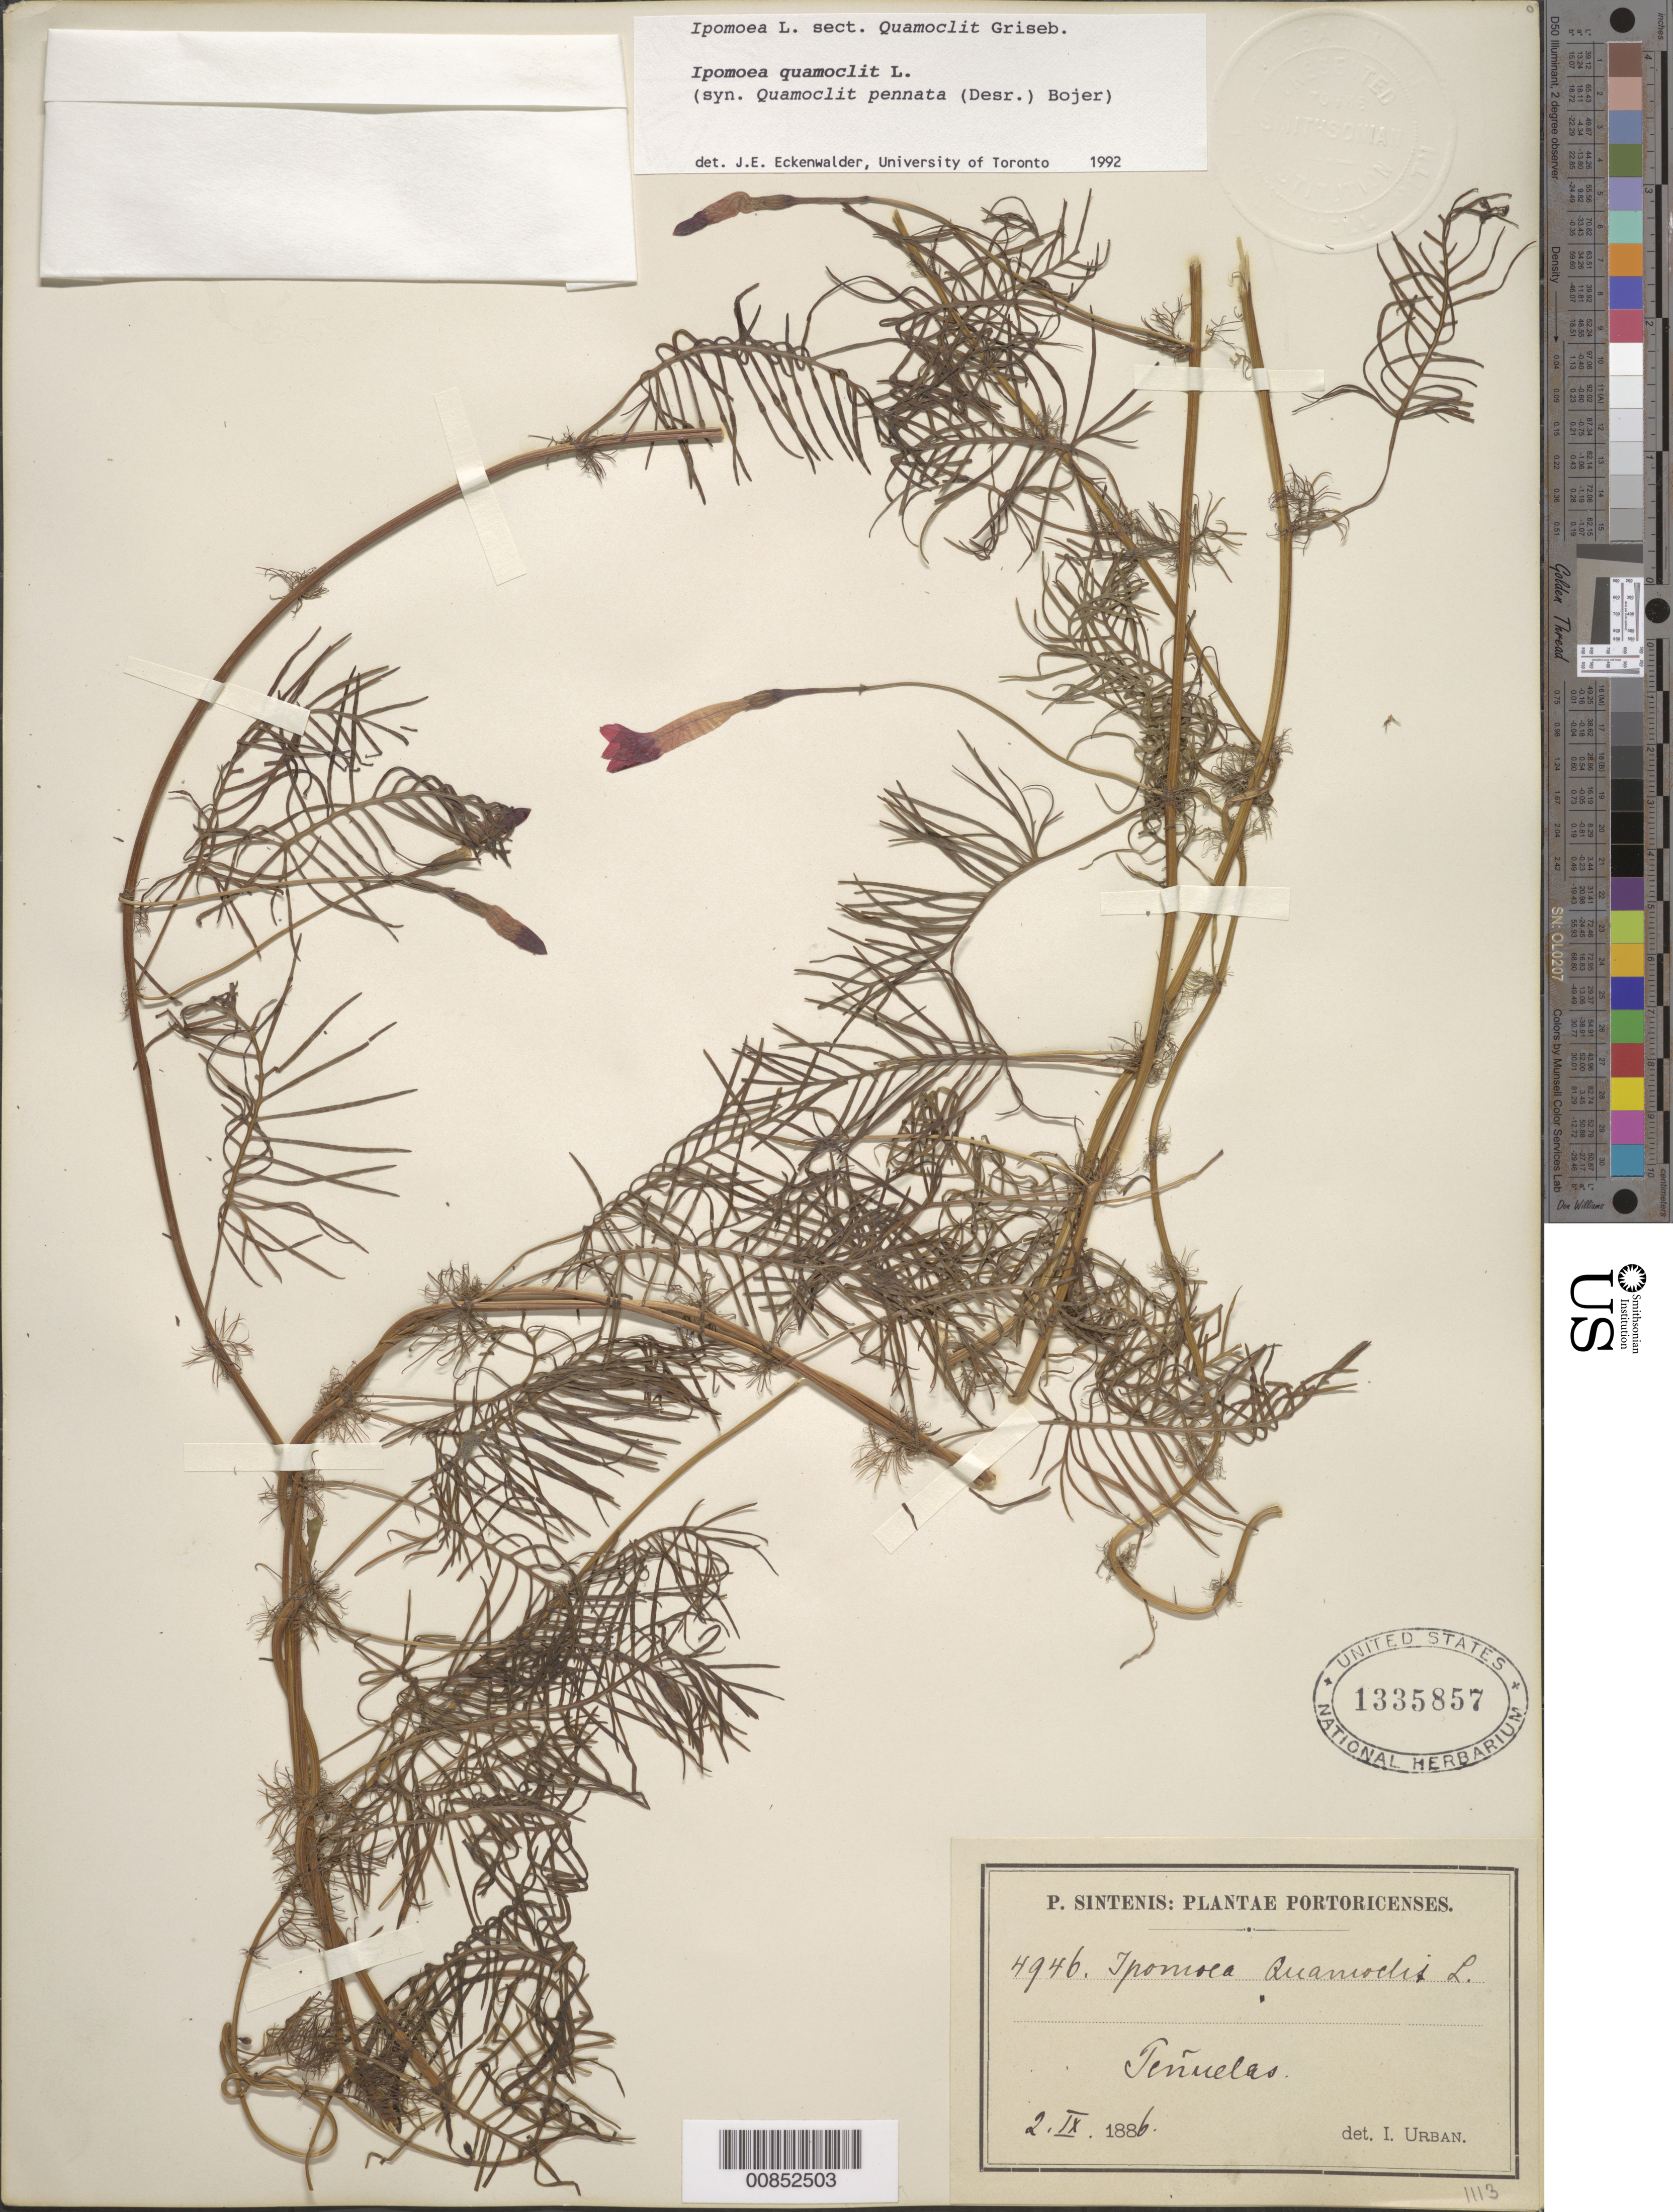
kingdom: Plantae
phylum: Tracheophyta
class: Magnoliopsida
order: Solanales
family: Convolvulaceae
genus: Ipomoea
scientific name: Ipomoea quamoclit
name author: L.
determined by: Eckenwalder, James E.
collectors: P. Sintenis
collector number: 4946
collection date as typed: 02 Sep 1886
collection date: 1886-09-02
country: Puerto Rico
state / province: Peñuelas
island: Puerto Rico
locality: Teñuelas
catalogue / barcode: US 1335857